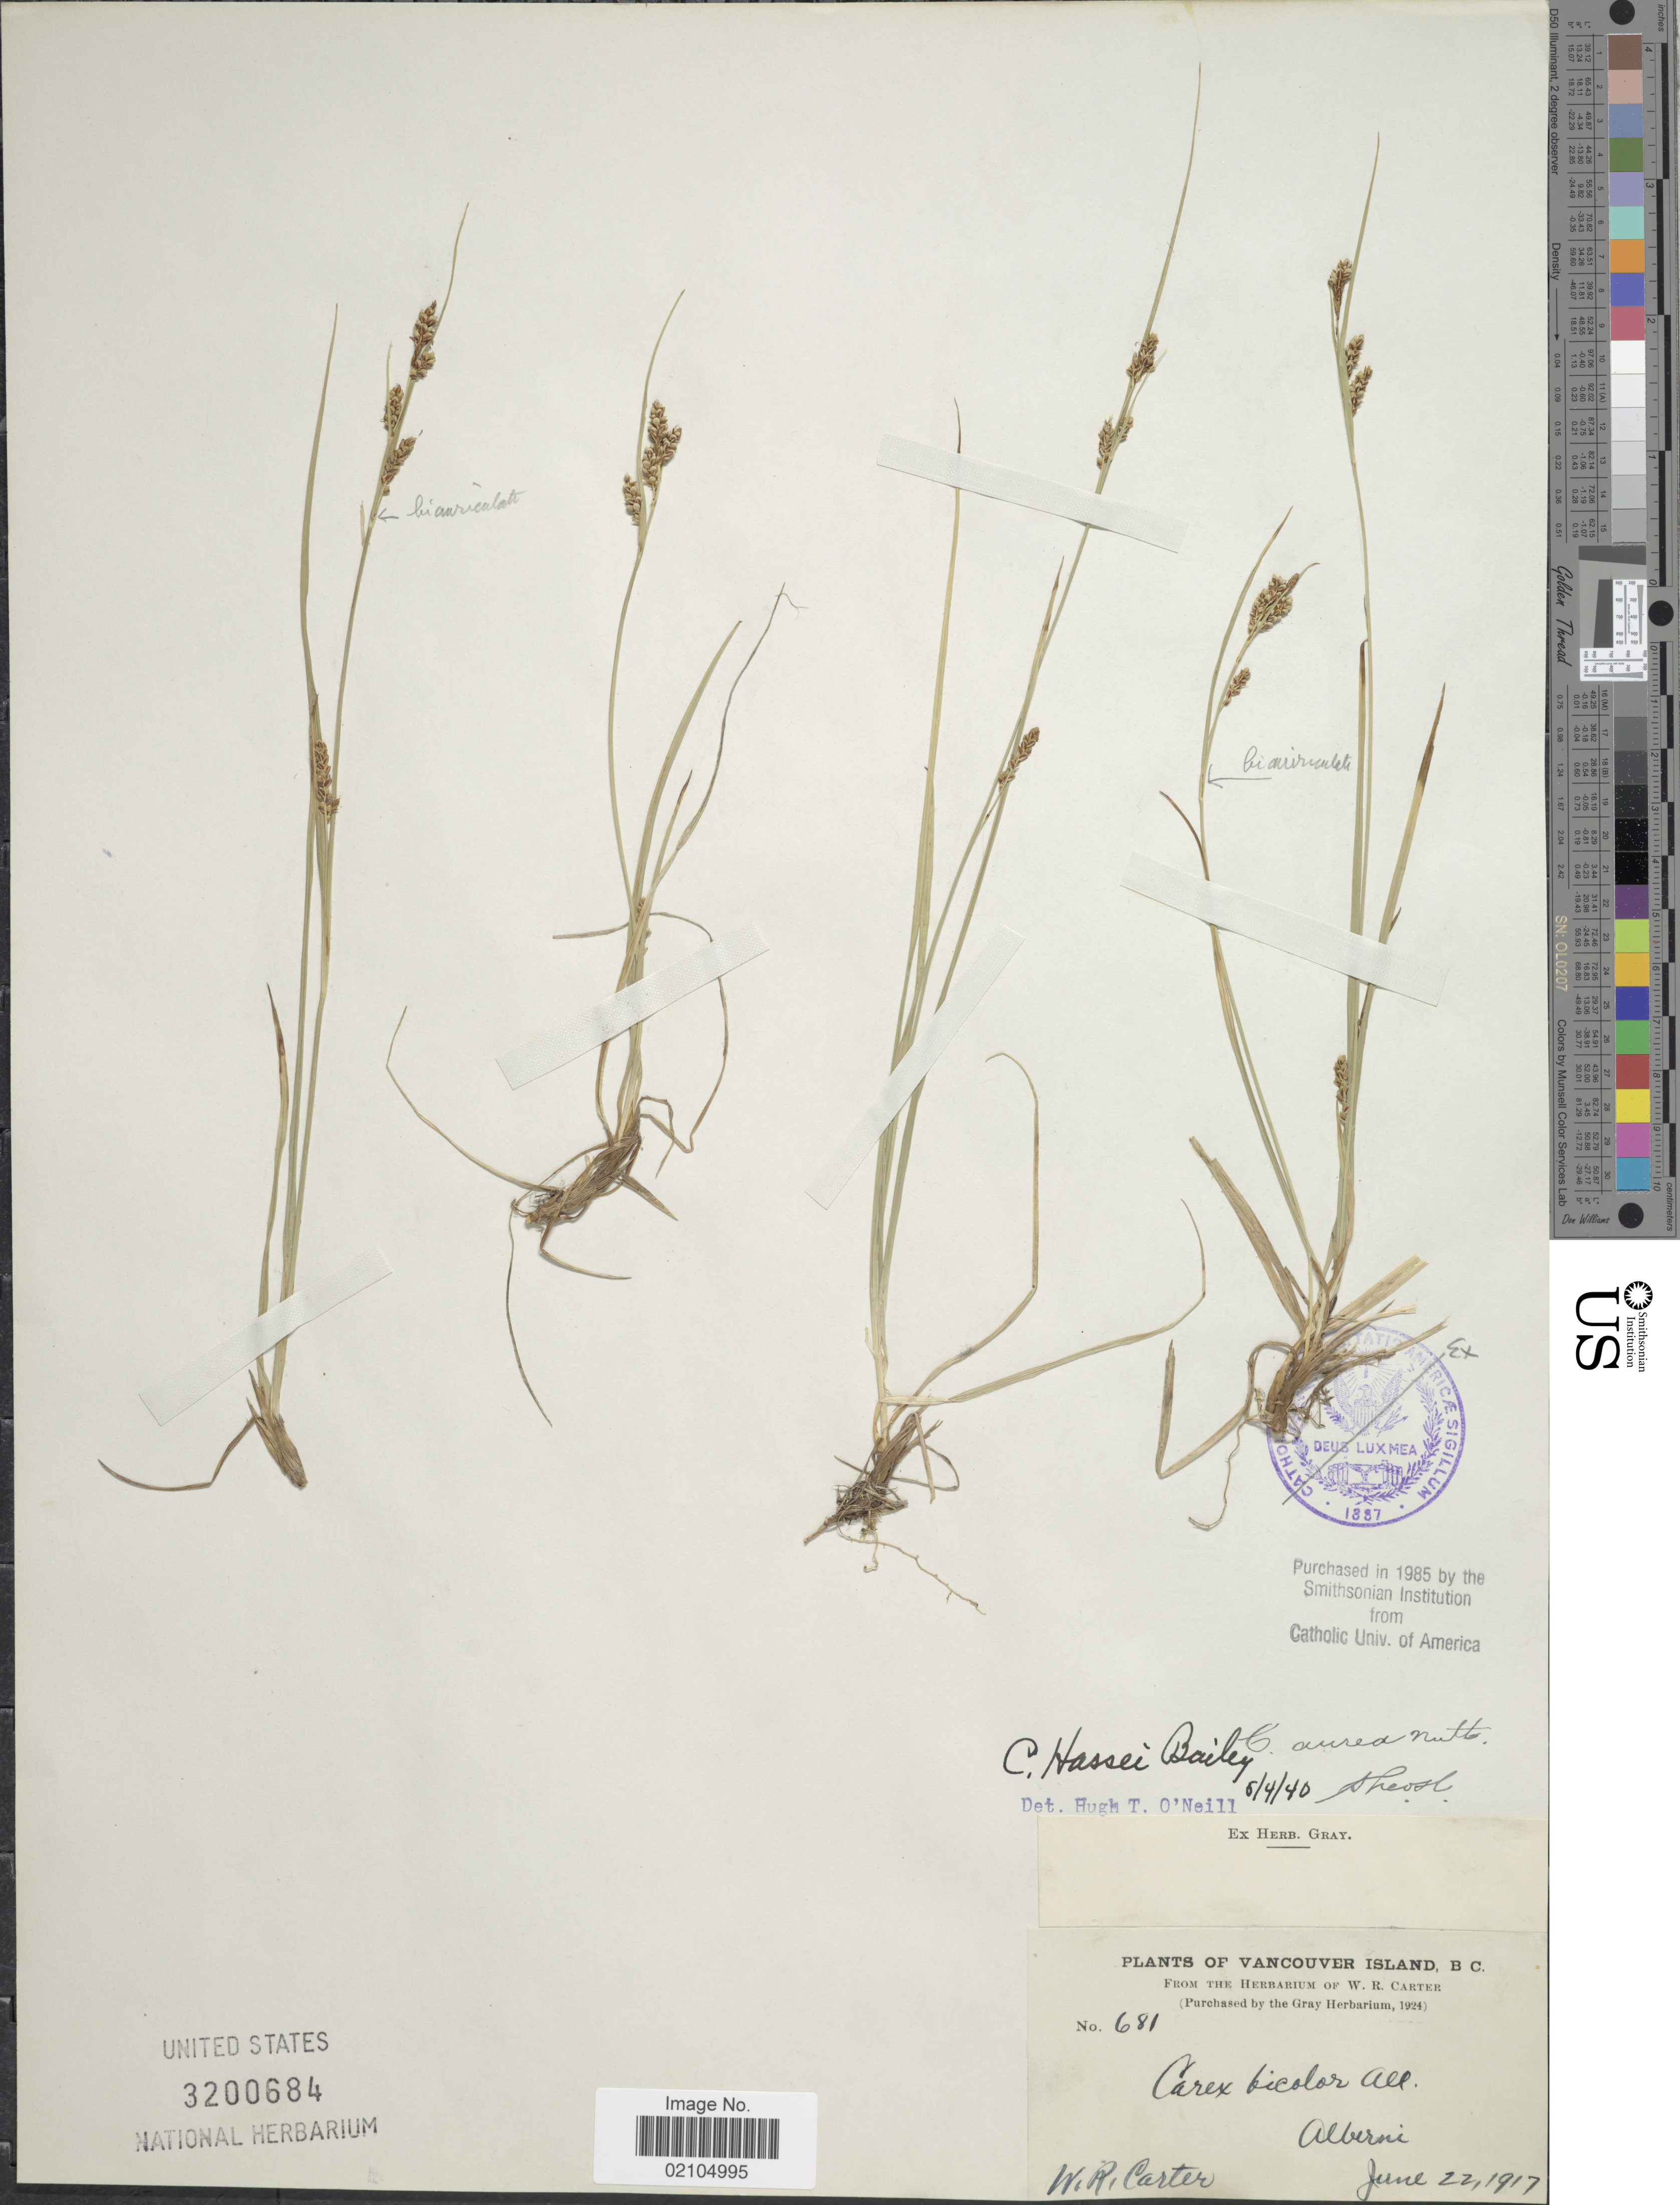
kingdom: Plantae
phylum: Tracheophyta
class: Liliopsida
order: Poales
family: Cyperaceae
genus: Carex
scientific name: Carex bicolor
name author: Bellardi ex All.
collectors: W. R. Carter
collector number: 681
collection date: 1917-06-22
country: Canada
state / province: British Columbia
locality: Vancouver Island, B.C. Alberni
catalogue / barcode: US 3200684